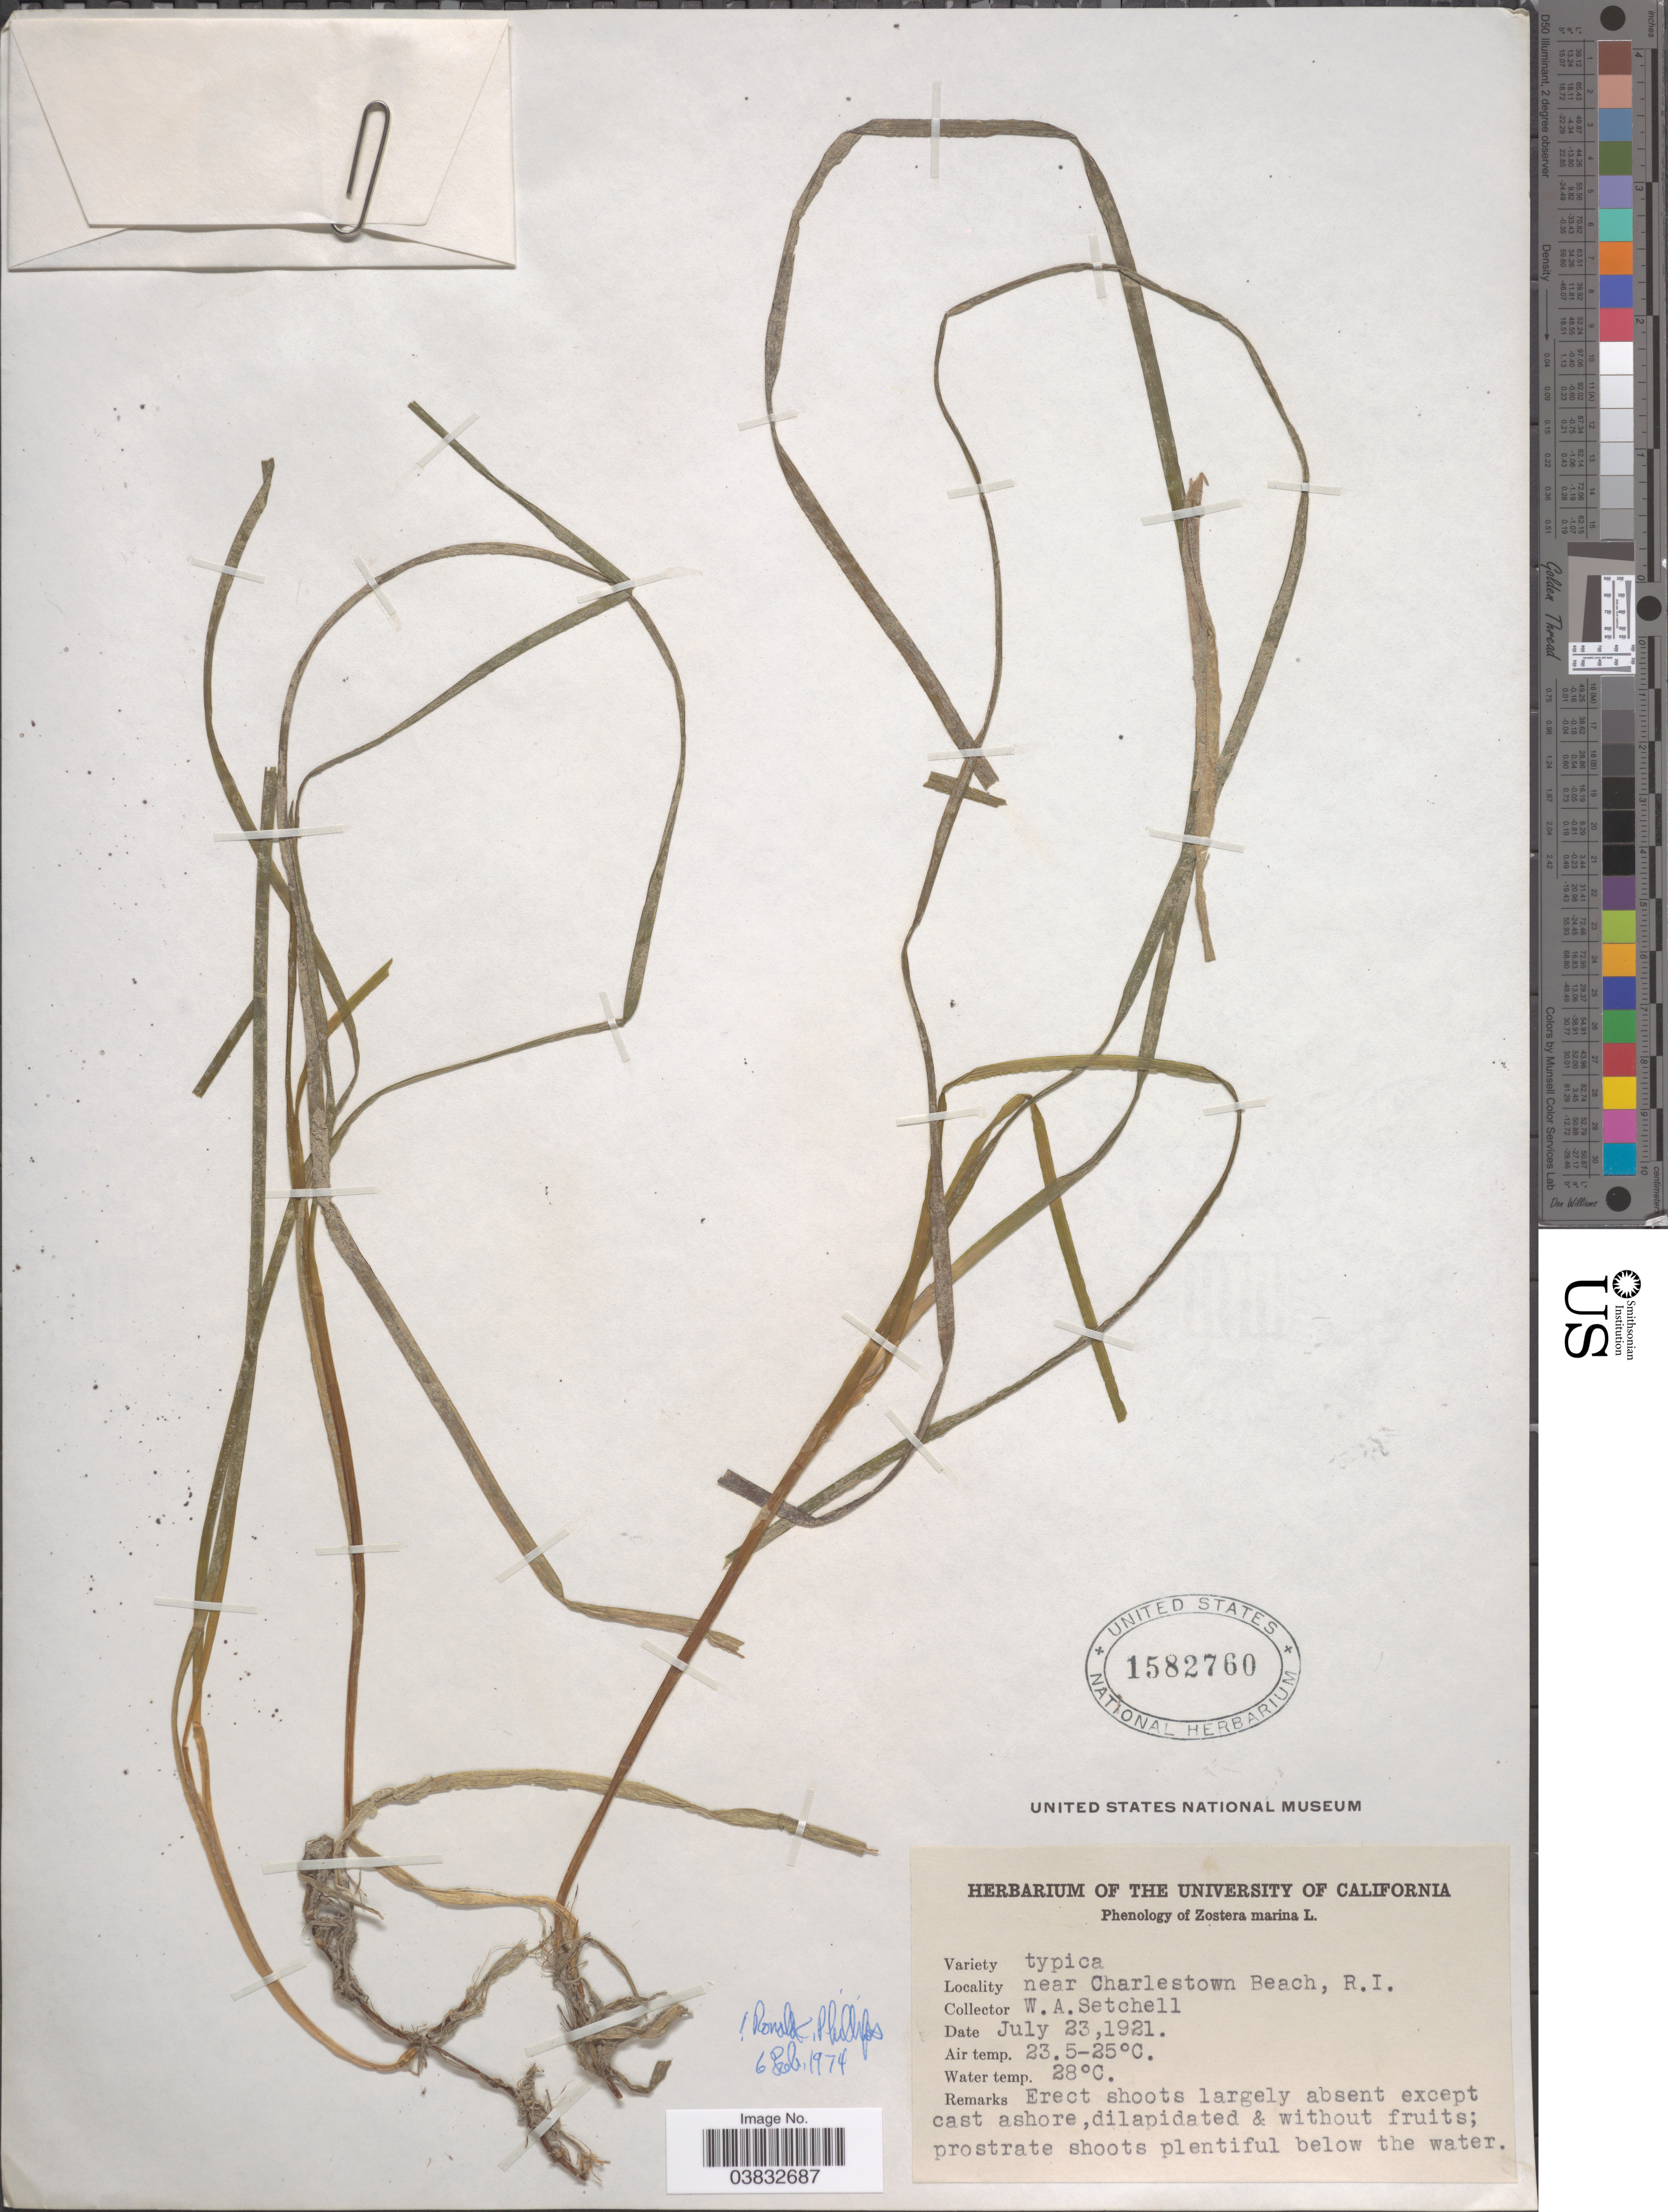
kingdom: Plantae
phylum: Tracheophyta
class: Liliopsida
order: Alismatales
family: Zosteraceae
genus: Zostera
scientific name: Zostera marina var. marina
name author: L.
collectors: W. Setchell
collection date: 1921-07-23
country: United States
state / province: Rhode Island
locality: Near Charlestown Beach.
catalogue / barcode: US 1582760